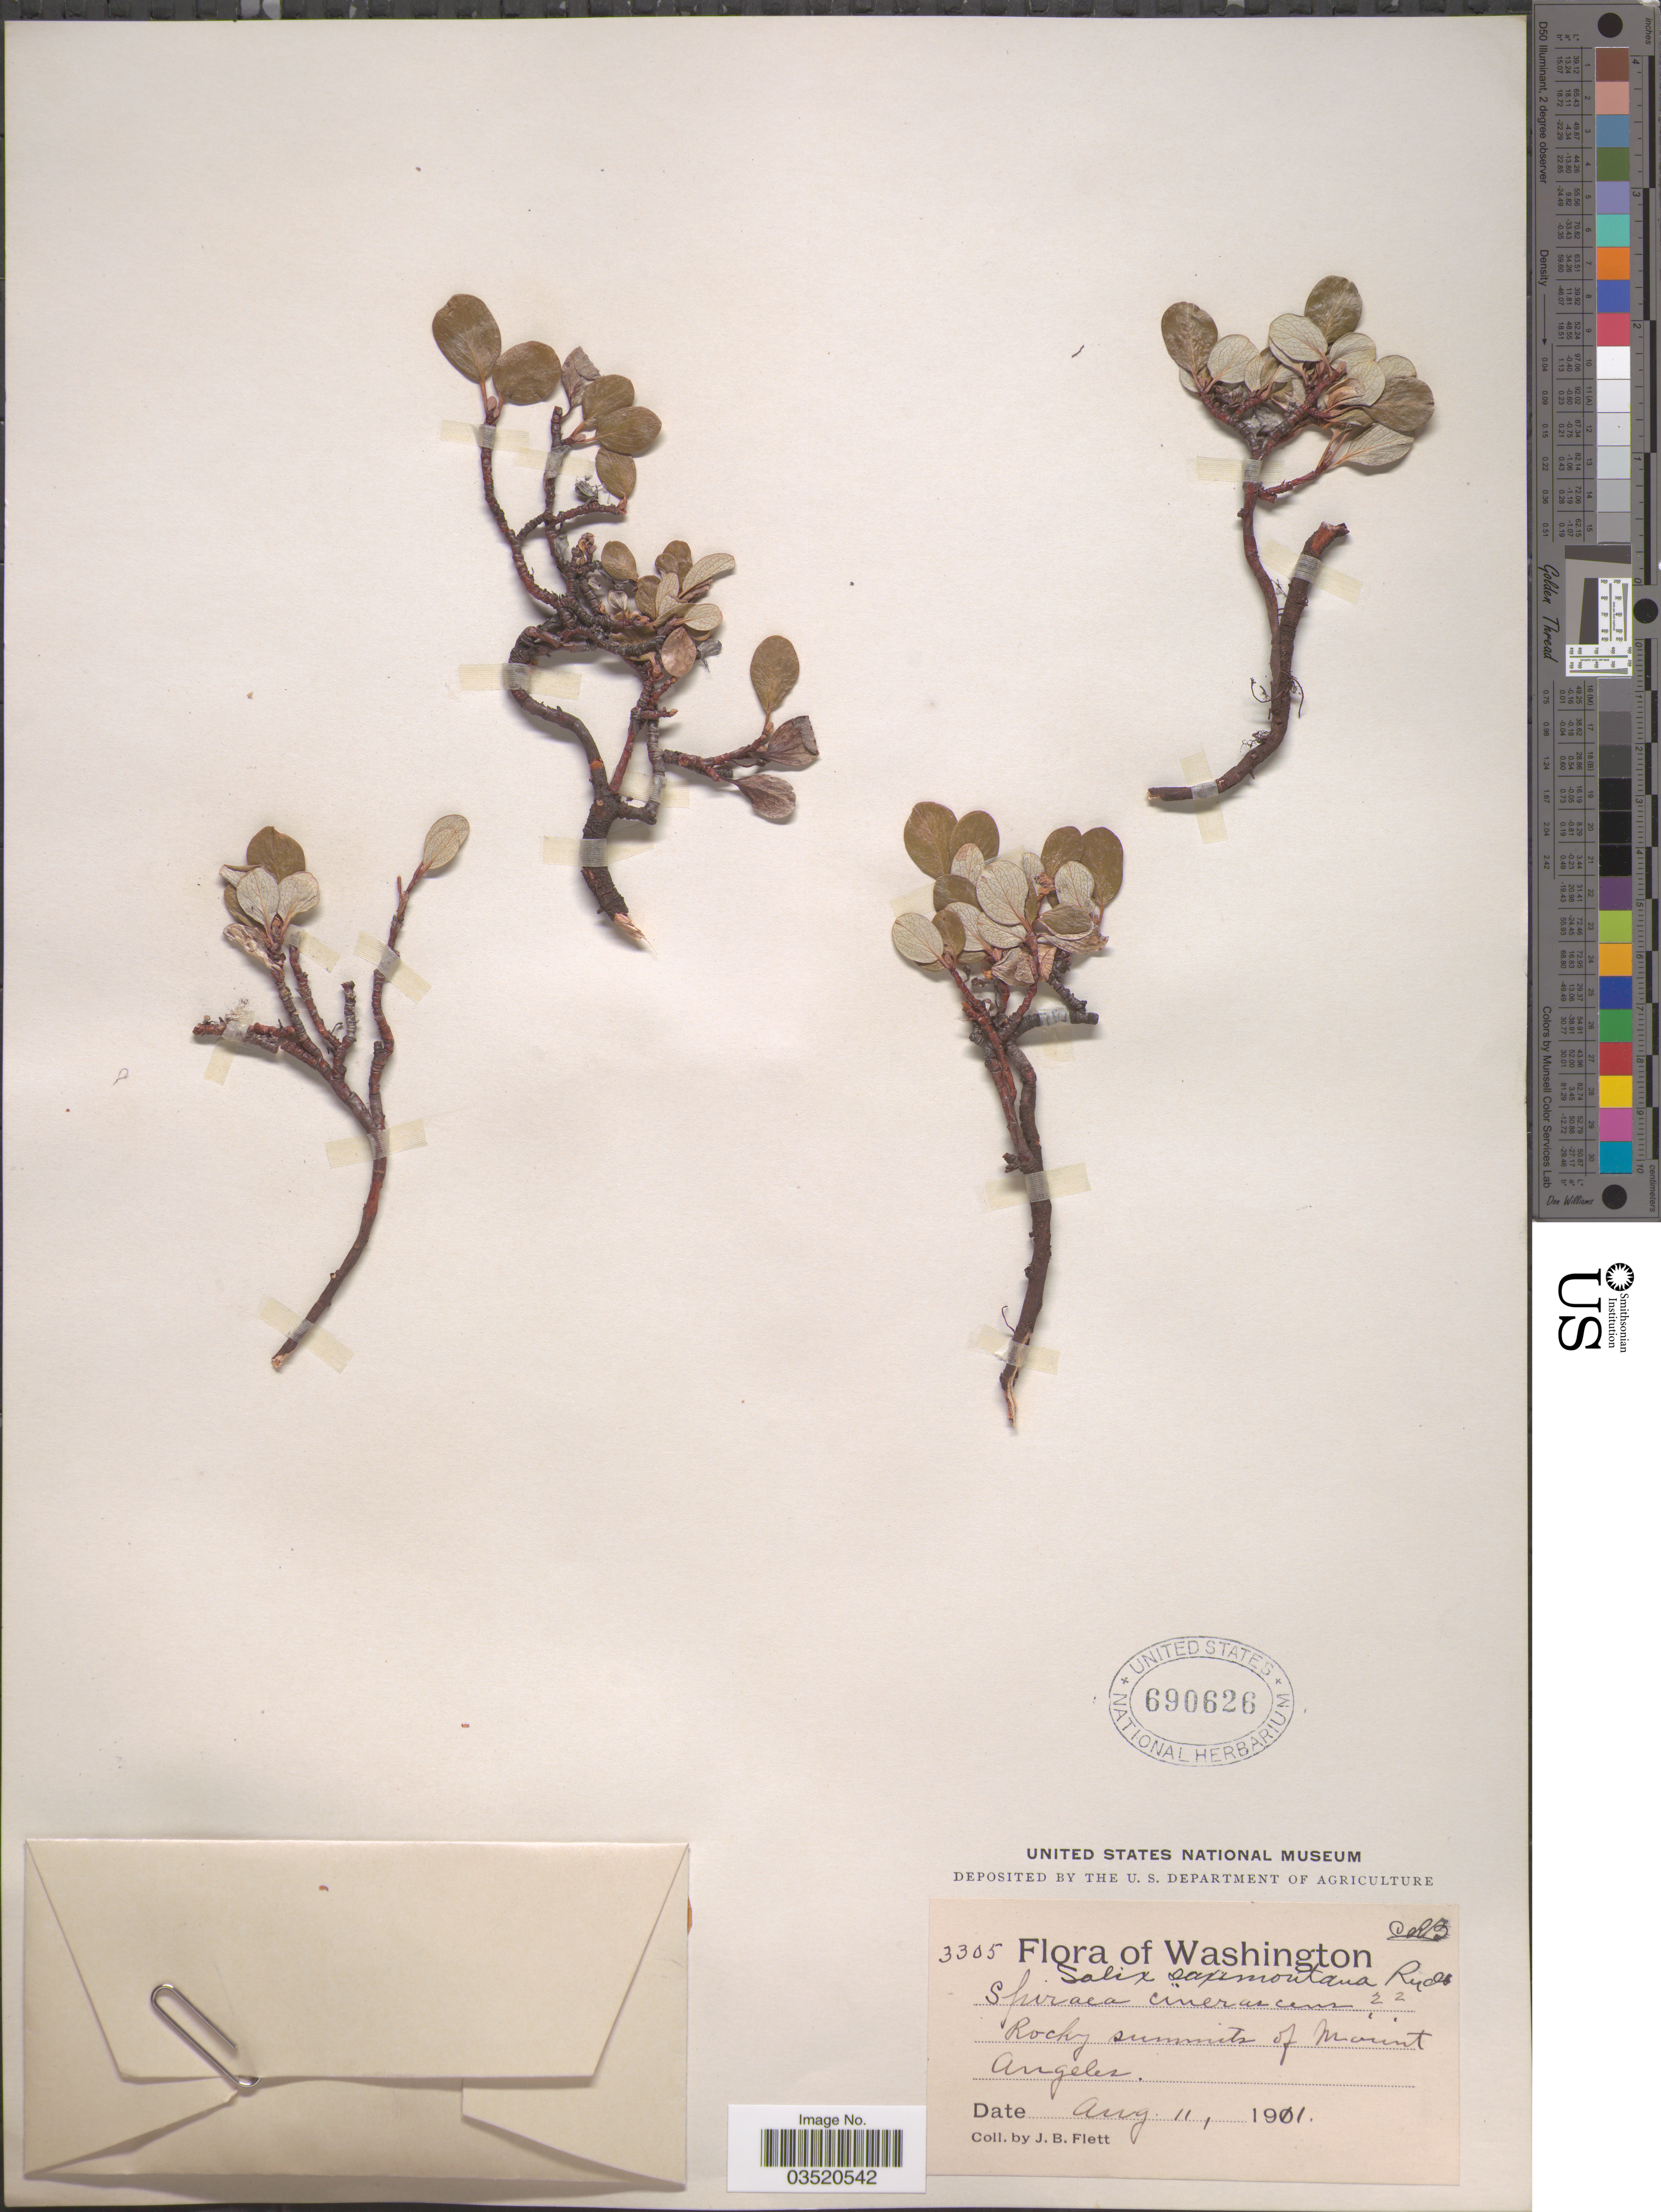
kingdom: Plantae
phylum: Tracheophyta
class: Magnoliopsida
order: Malpighiales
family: Salicaceae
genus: Salix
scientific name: Salix saximontana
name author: Rydb.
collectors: J. Flett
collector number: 3305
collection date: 1911-08-11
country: United States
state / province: Washington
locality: Rocky summits of Mount Angeles.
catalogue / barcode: US 690626